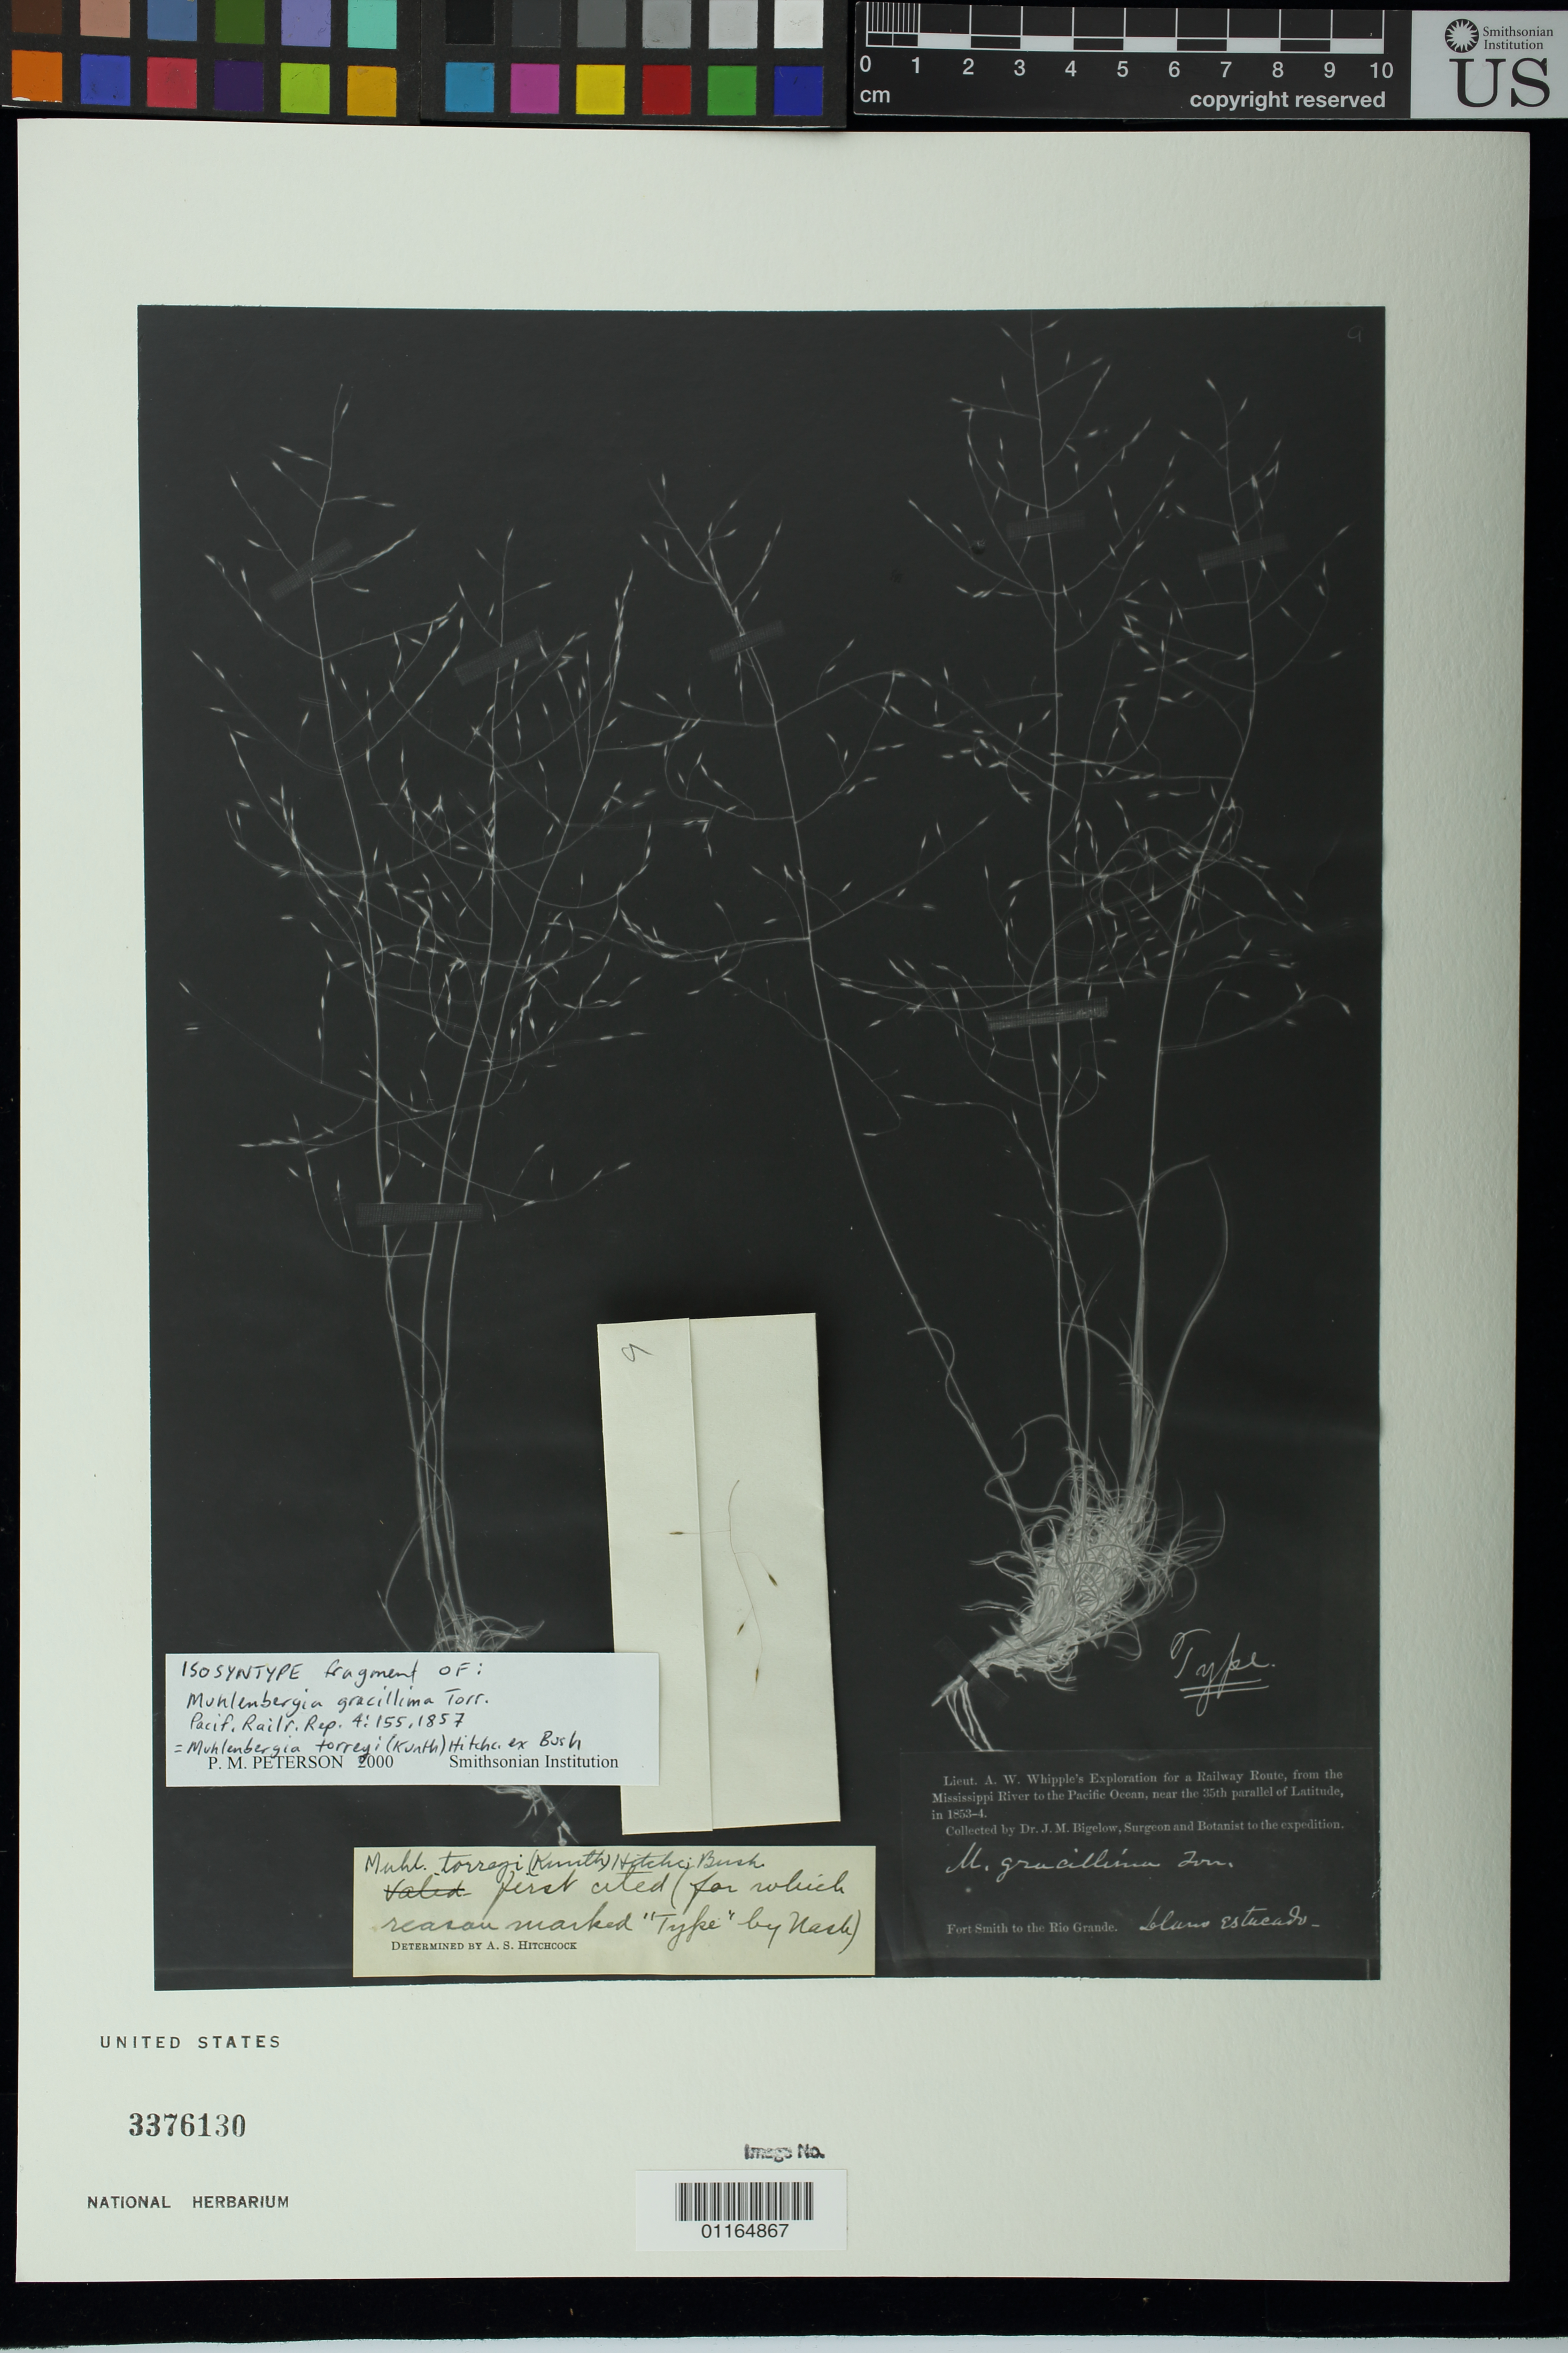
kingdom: Plantae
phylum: Tracheophyta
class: Liliopsida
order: Poales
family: Poaceae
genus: Muhlenbergia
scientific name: Muhlenbergia gracillima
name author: Torr.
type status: Isosyntype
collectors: J. M. Bigelow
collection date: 1853/1854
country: United States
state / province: Texas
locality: Fort Smith to the Rio Grande. Llano Estacado.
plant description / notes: Photocopy and fragmentary material of type specimen ex herb. Torrey.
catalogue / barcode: US 3376130